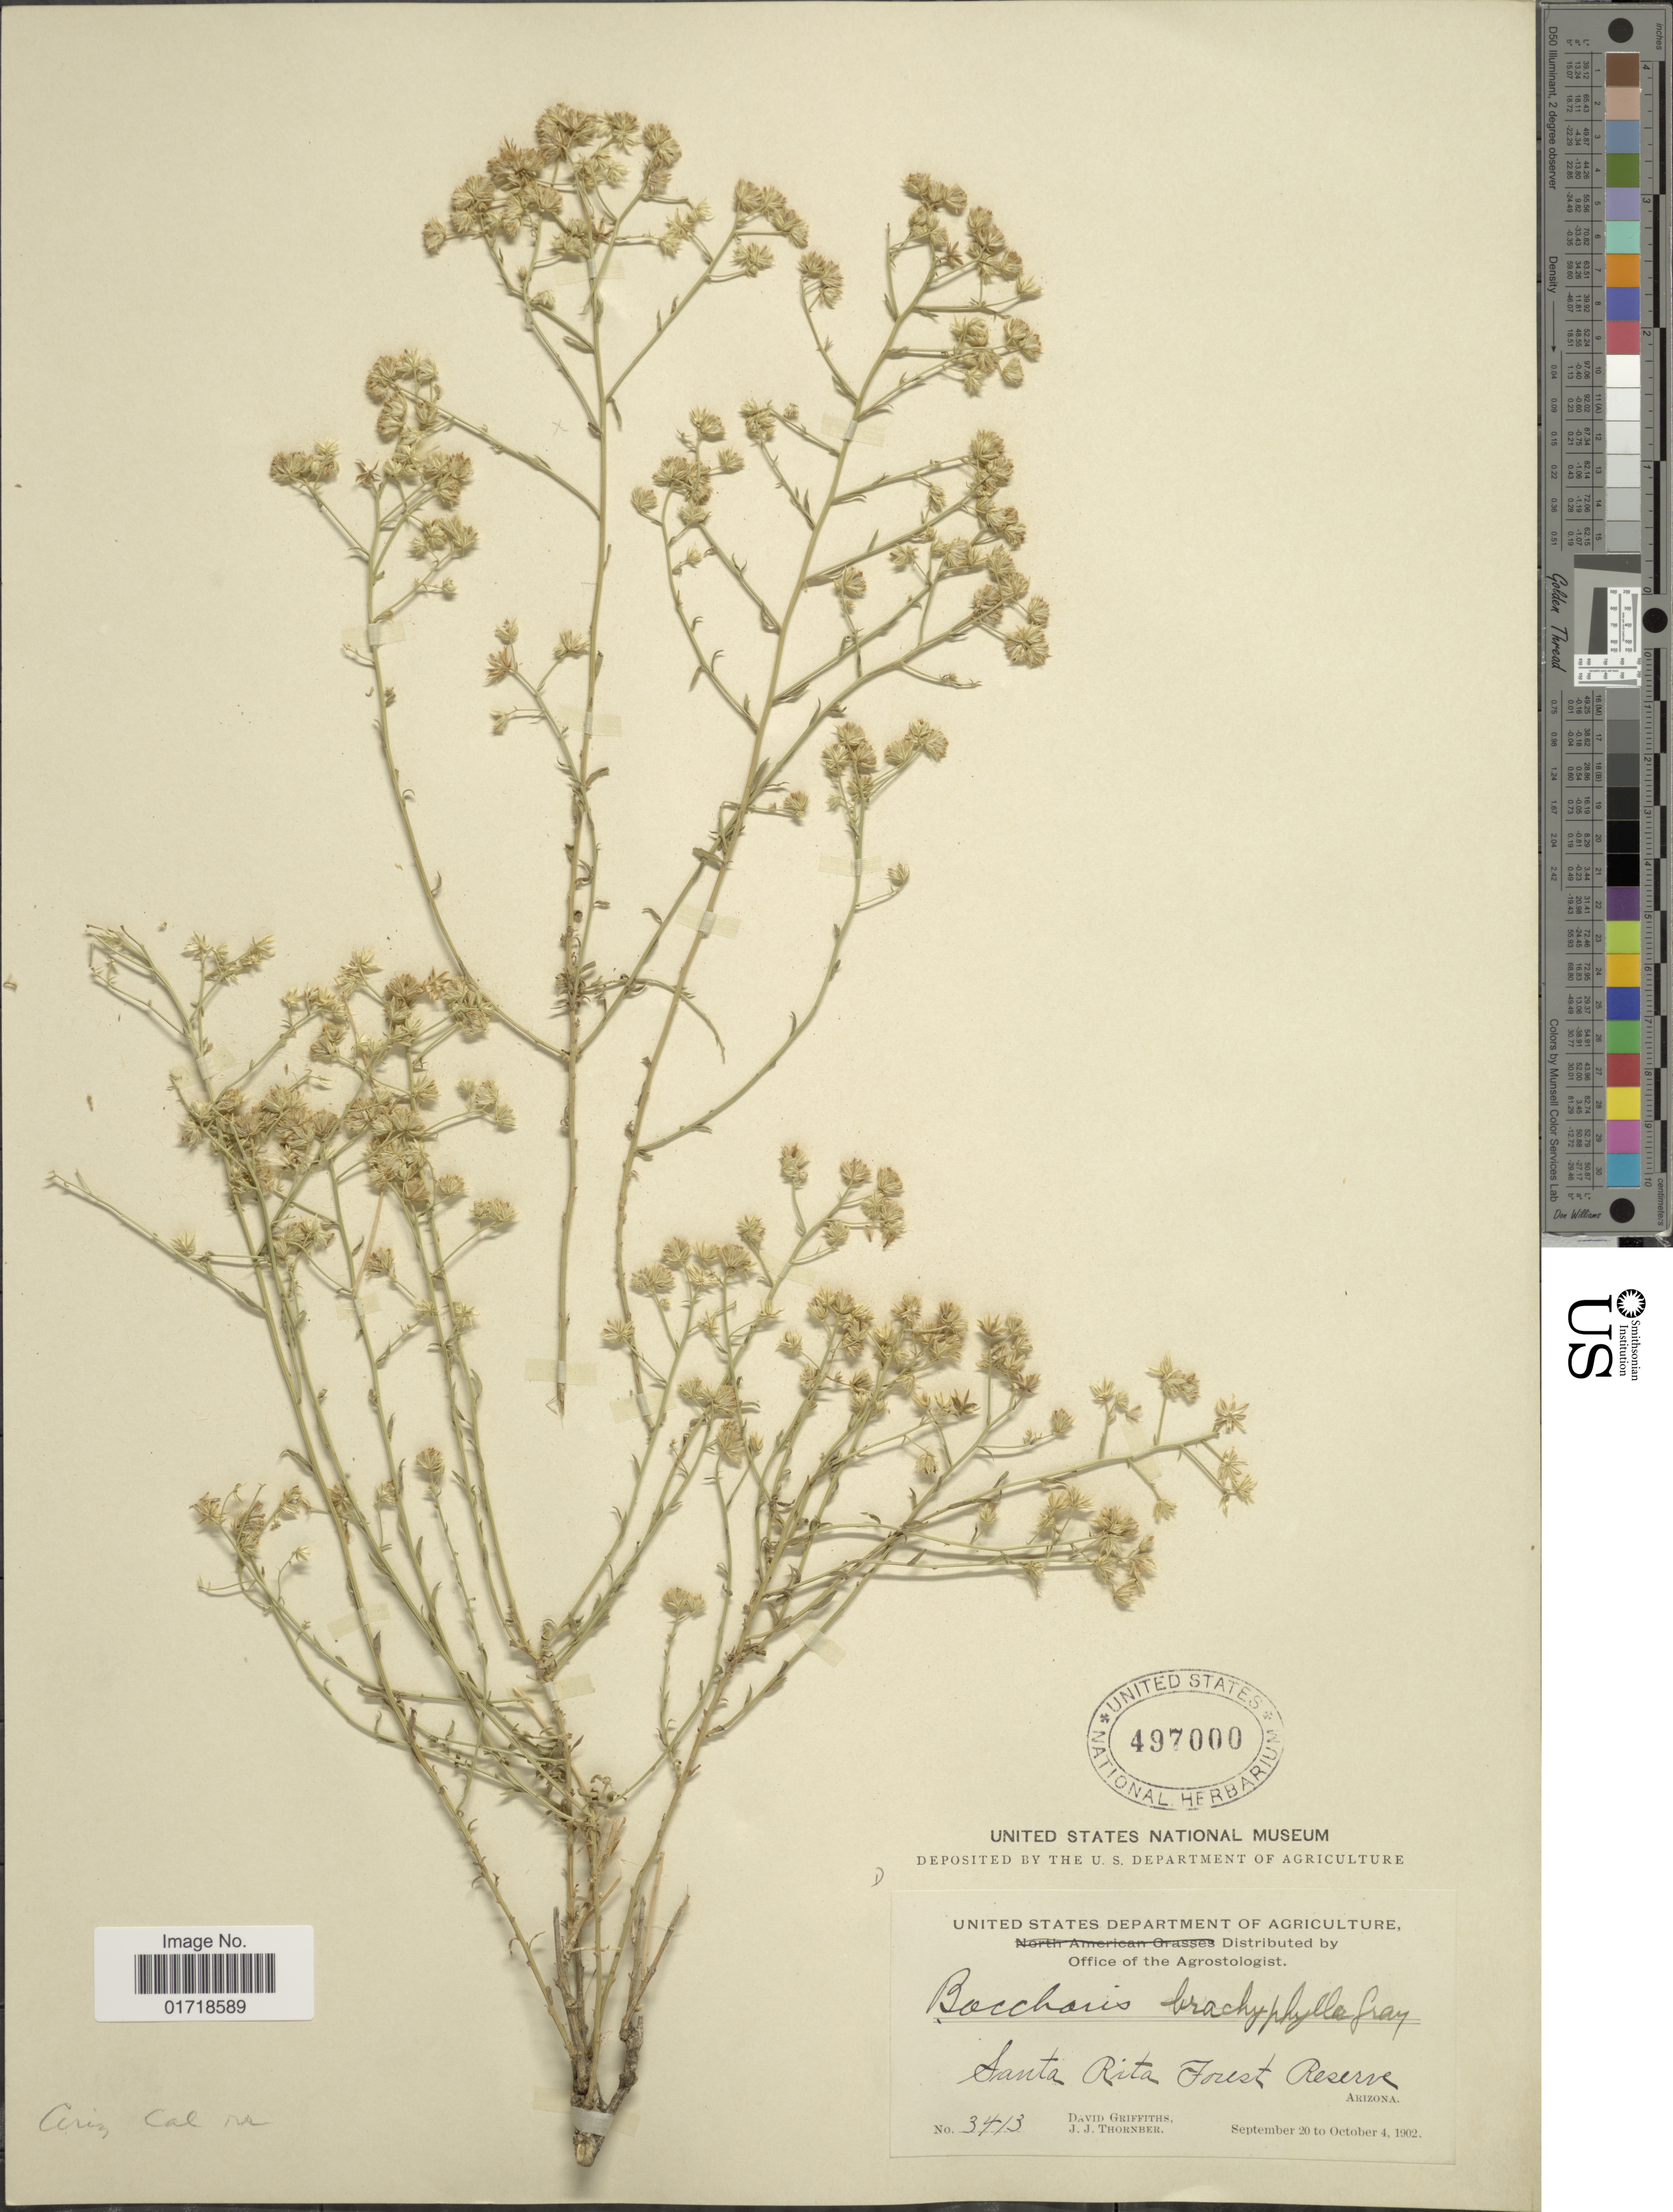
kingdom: Plantae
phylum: Tracheophyta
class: Magnoliopsida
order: Asterales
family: Asteraceae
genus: Baccharis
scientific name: Baccharis brachyphylla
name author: A. Gray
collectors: D. Griffiths & J. Thornber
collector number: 3413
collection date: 1902-09-20/1902-10-04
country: United States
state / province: Arizona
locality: Santa Rita forest Reserve.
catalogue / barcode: US 497000